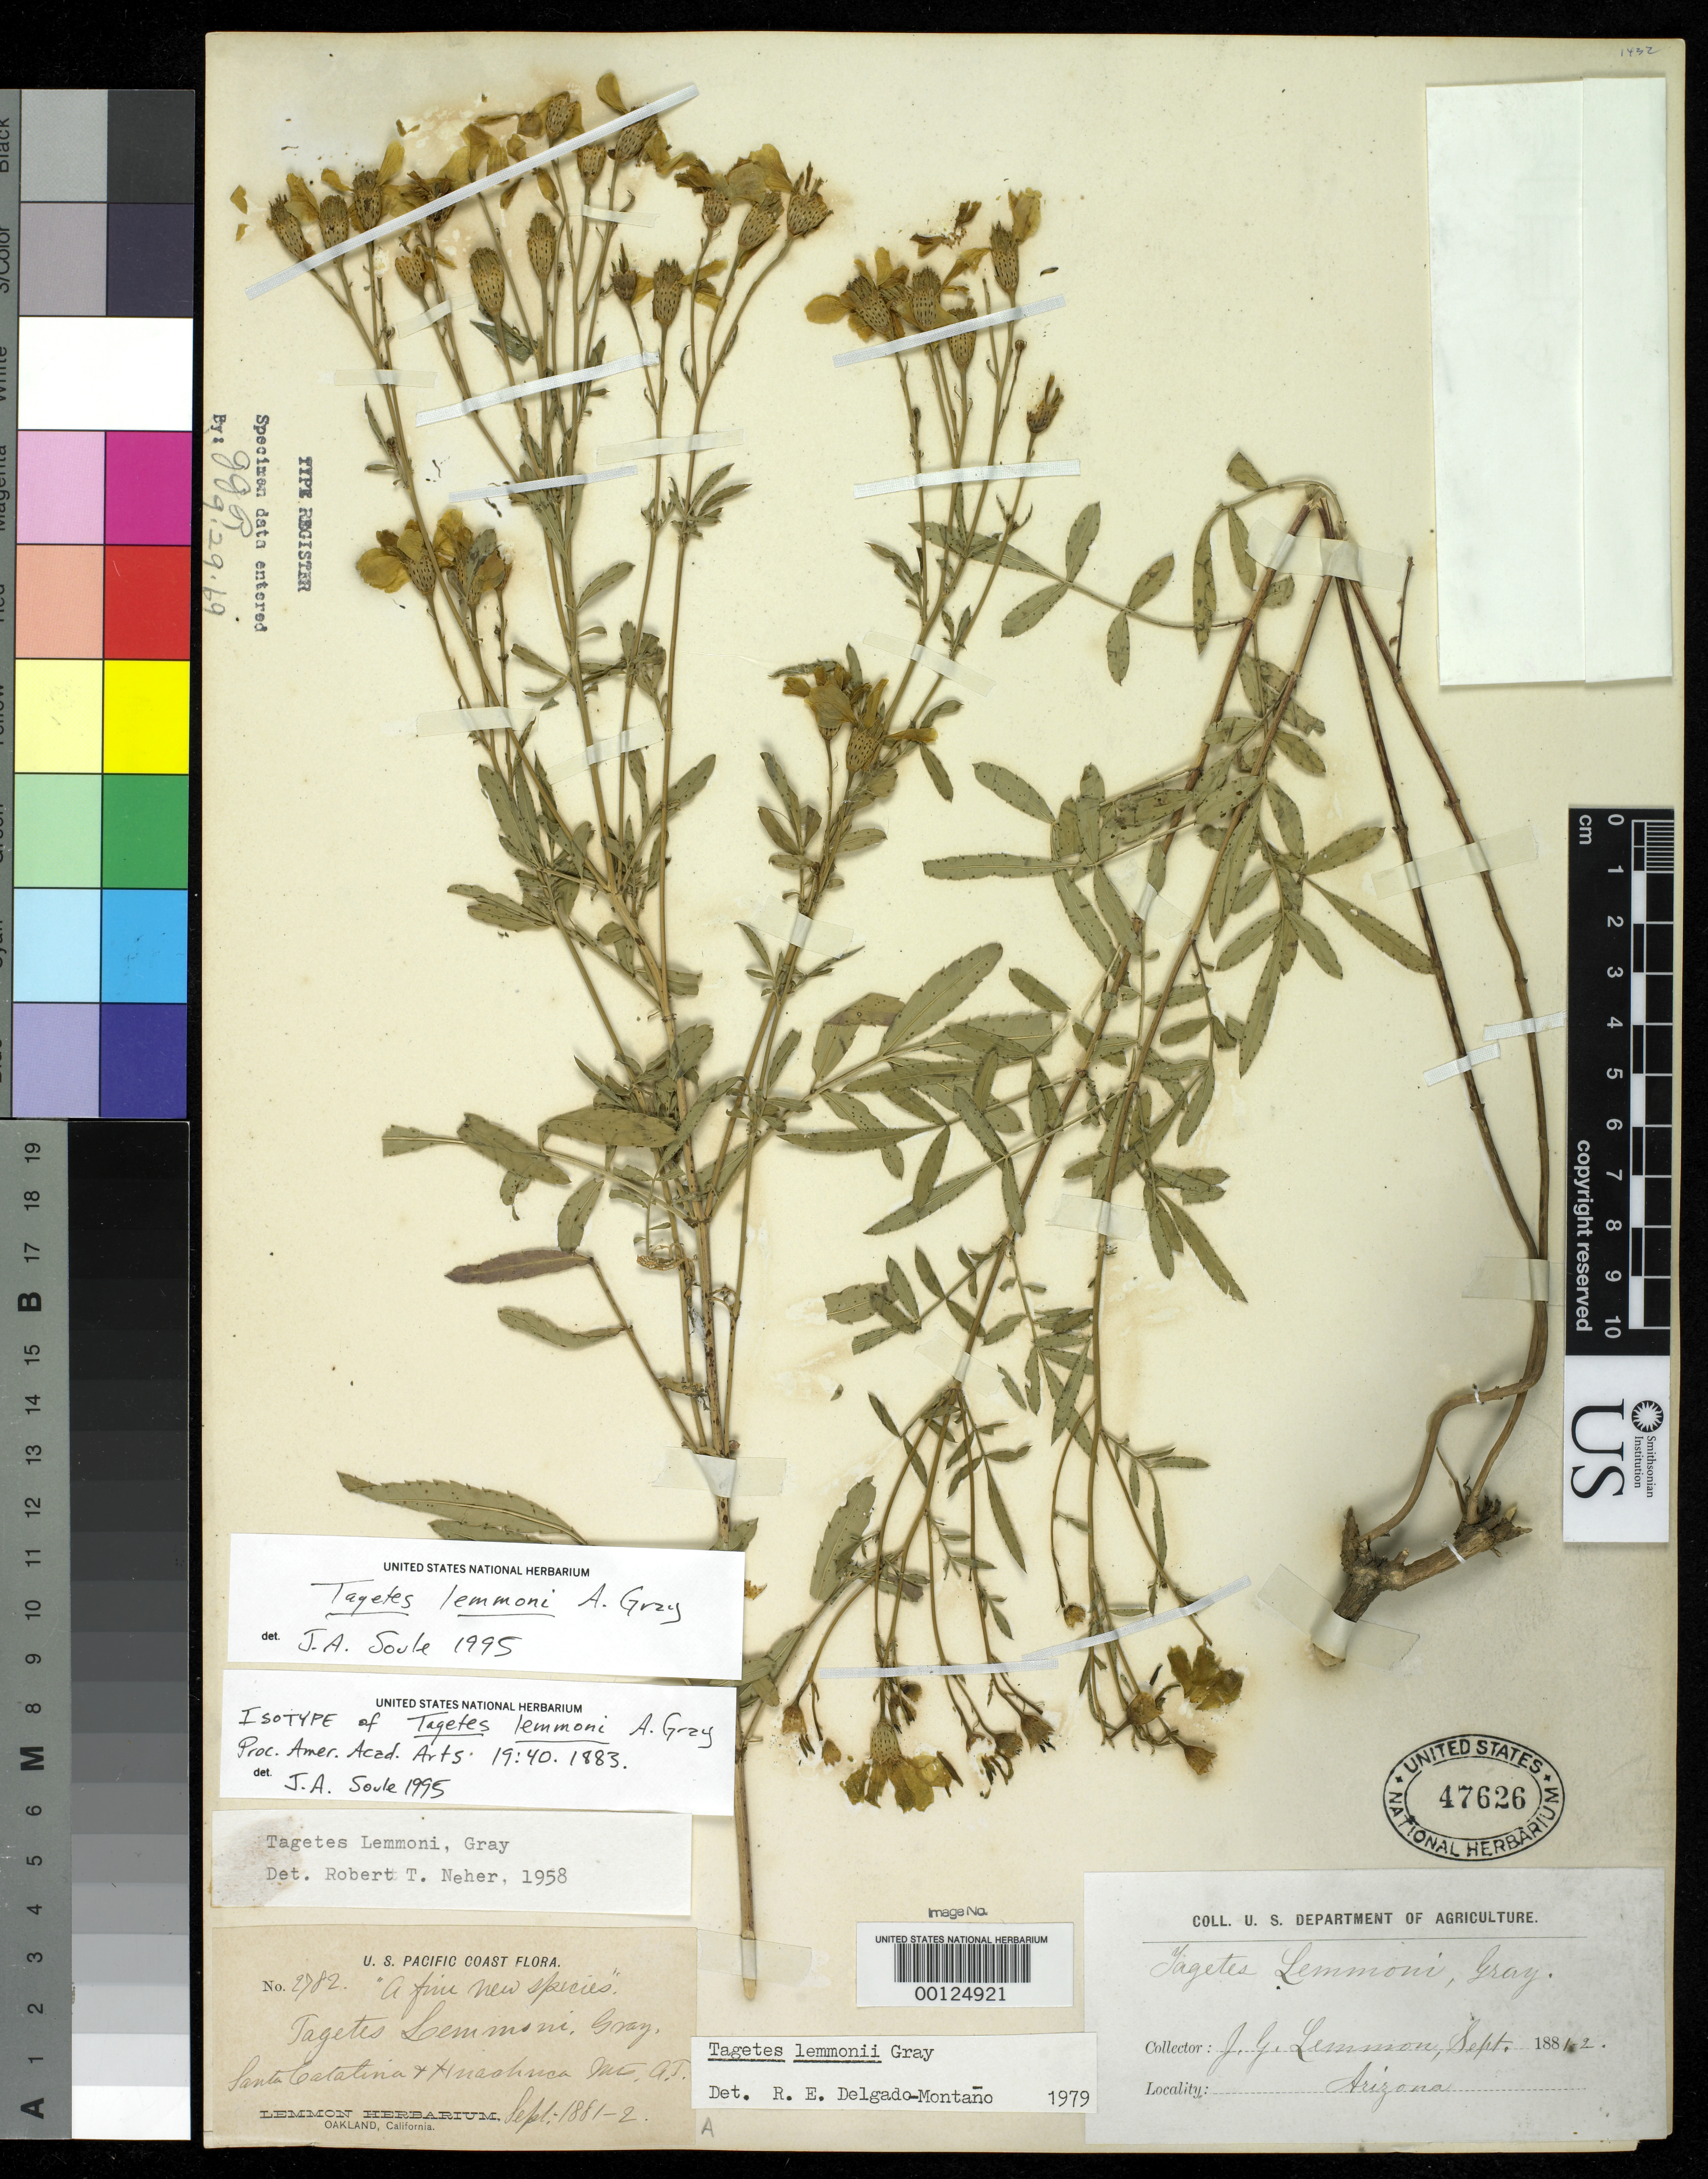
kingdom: Plantae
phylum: Tracheophyta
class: Magnoliopsida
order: Asterales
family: Asteraceae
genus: Tagetes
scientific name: Tagetes lemmonii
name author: A. Gray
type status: Isotype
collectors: J. G. Lemmon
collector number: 2782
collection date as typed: Sep 1882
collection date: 1882-09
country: United States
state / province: Arizona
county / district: Cochise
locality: Stream banks of canyons of Huachuca Mountains.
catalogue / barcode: US 47626